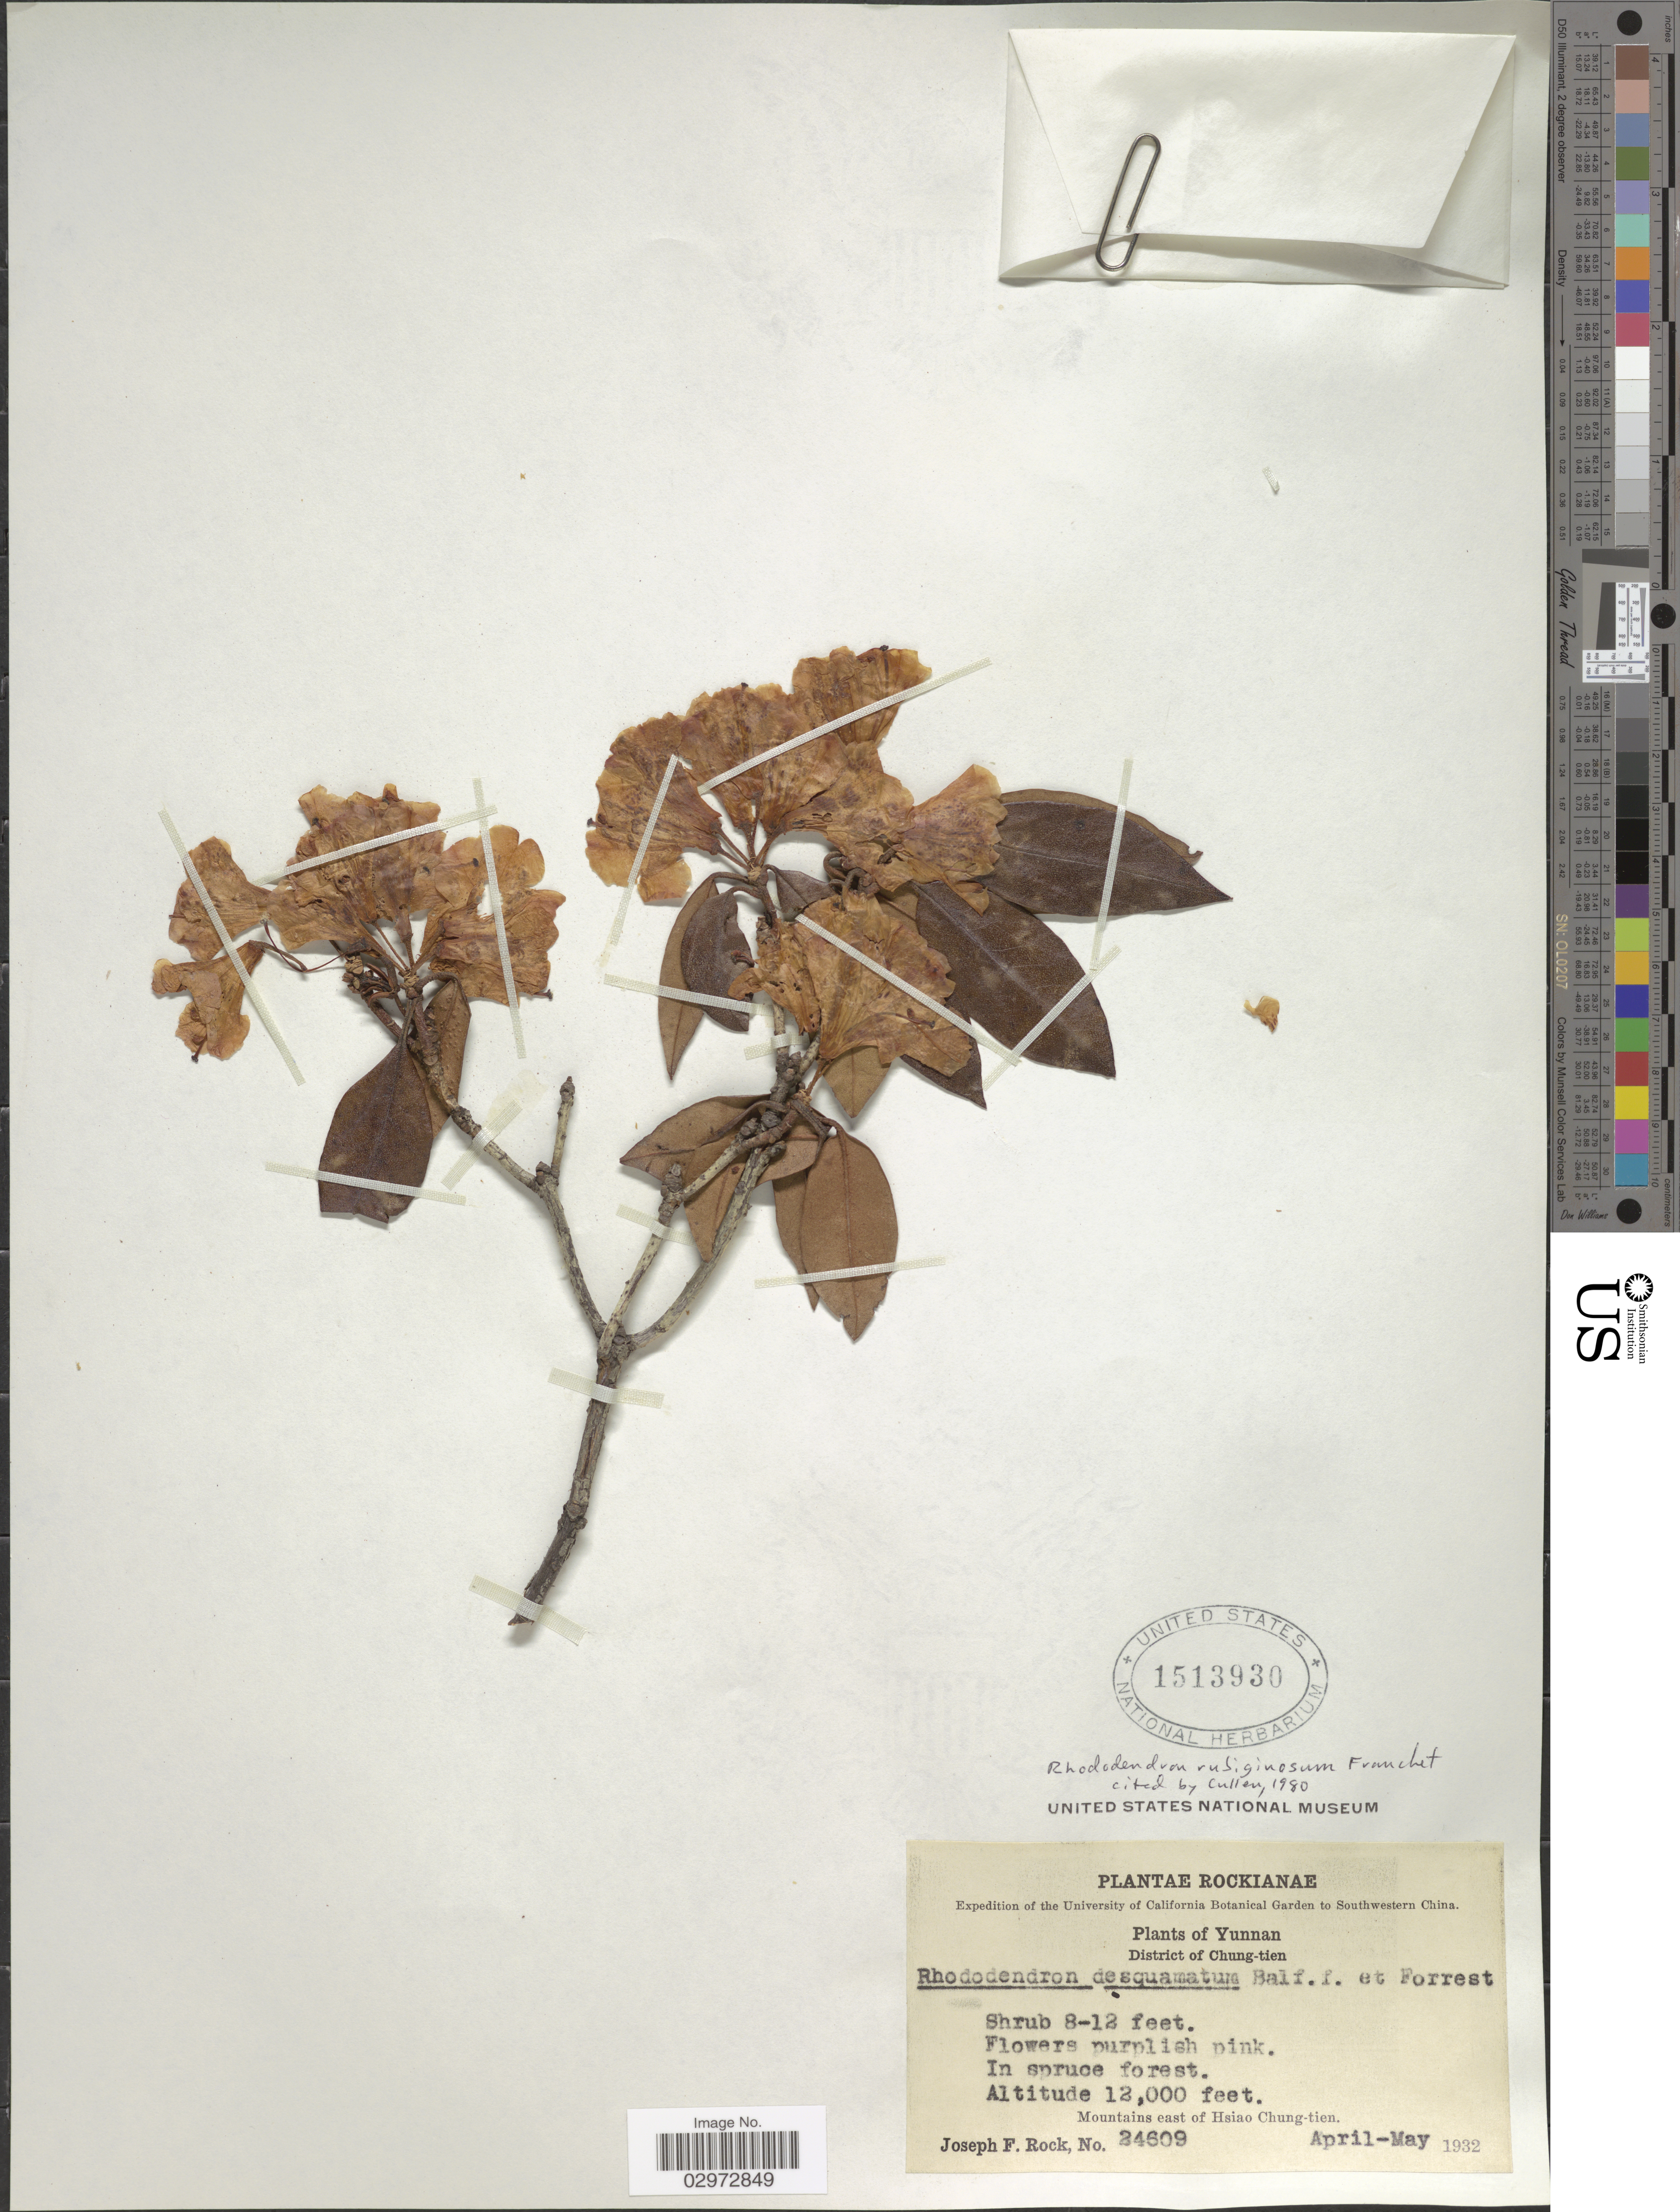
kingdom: Plantae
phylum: Tracheophyta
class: Magnoliopsida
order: Ericales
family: Ericaceae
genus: Rhododendron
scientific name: Rhododendron rubiginosum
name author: Franch.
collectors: J. F. Rock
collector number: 24609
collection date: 1932-04/1932-05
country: China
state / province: Yunnan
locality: Southwestern China, District of Chung-tien, Moutains east of Hsiao Chung-tien.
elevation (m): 3658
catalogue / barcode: US 1513930